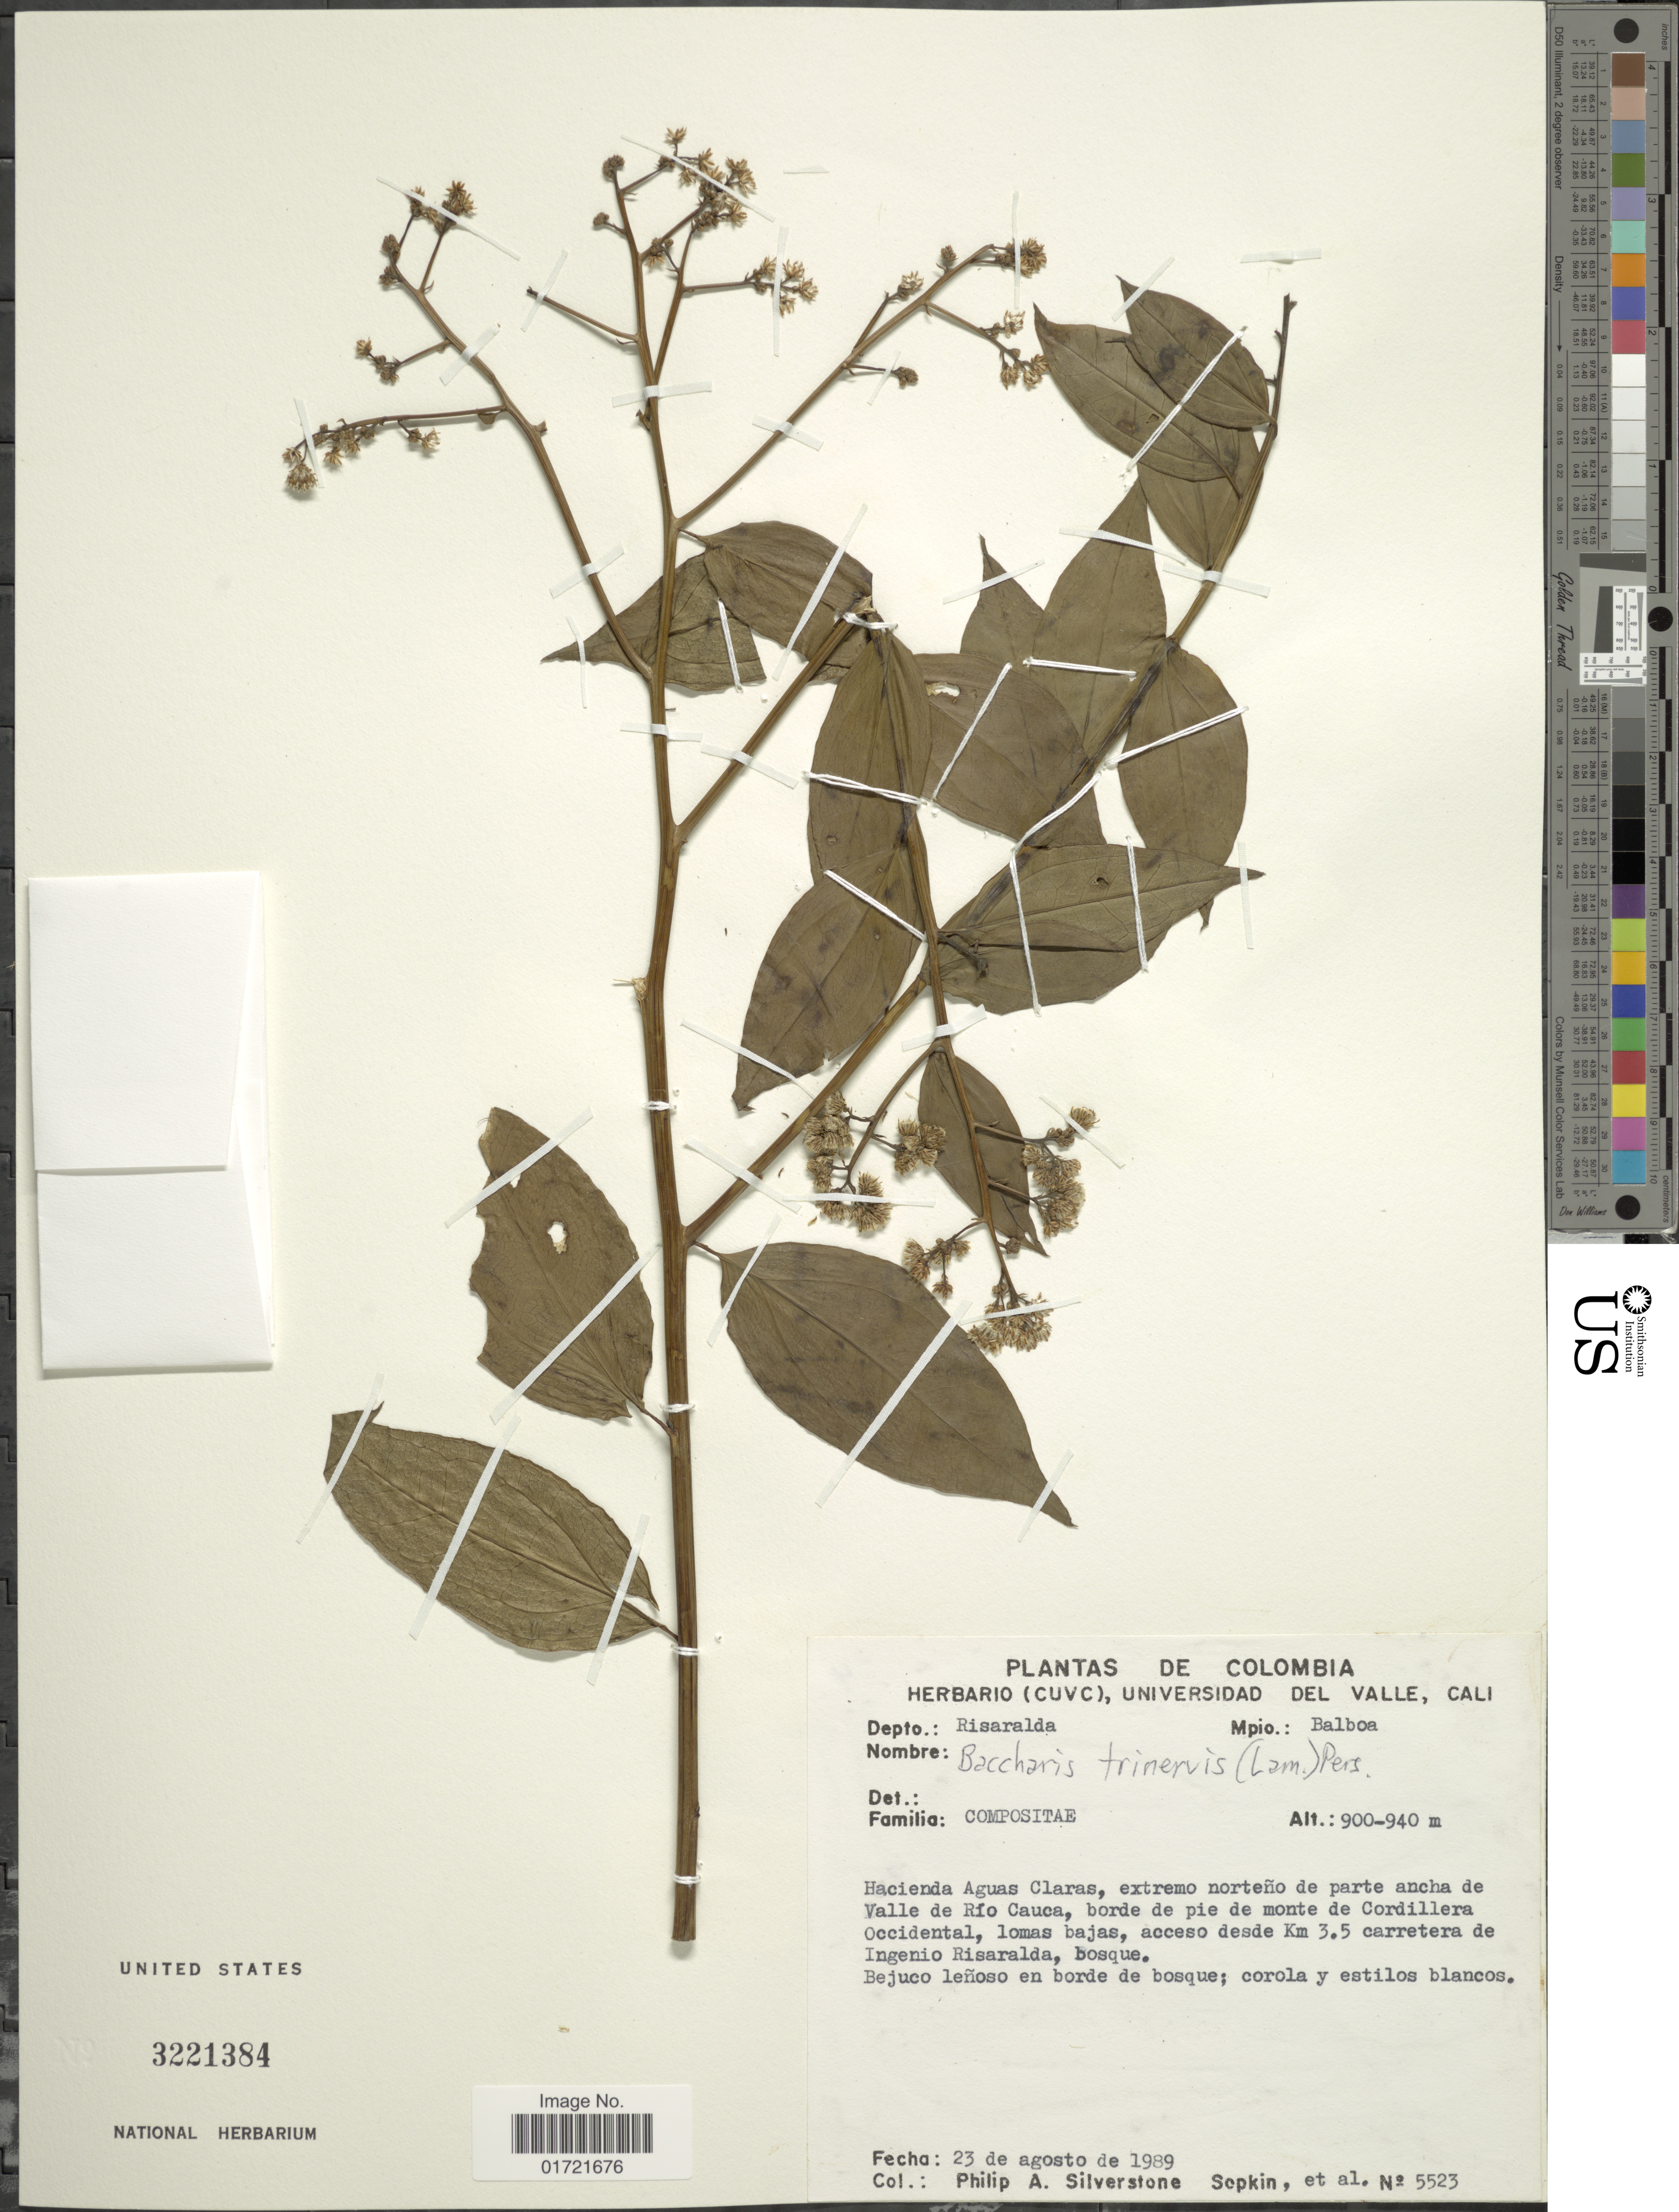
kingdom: Plantae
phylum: Tracheophyta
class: Magnoliopsida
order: Asterales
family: Asteraceae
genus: Baccharis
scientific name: Baccharis trinervis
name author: (Lam.) Pers.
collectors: P. A. Silverstone-Sopkin & et al.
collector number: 5523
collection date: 1989-08-23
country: Colombia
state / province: Risaralda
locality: Mpio.: Balboa, Hacienda Aguas Claras, extremo norteño de parte ancha de Valle de Río Cauca, borde de pie de monte de Cordillera Occidental, lomas bajas, acceso desde Km 3.5 carretera de Ingenio Risaralda, bosque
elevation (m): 900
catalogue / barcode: US 3221384